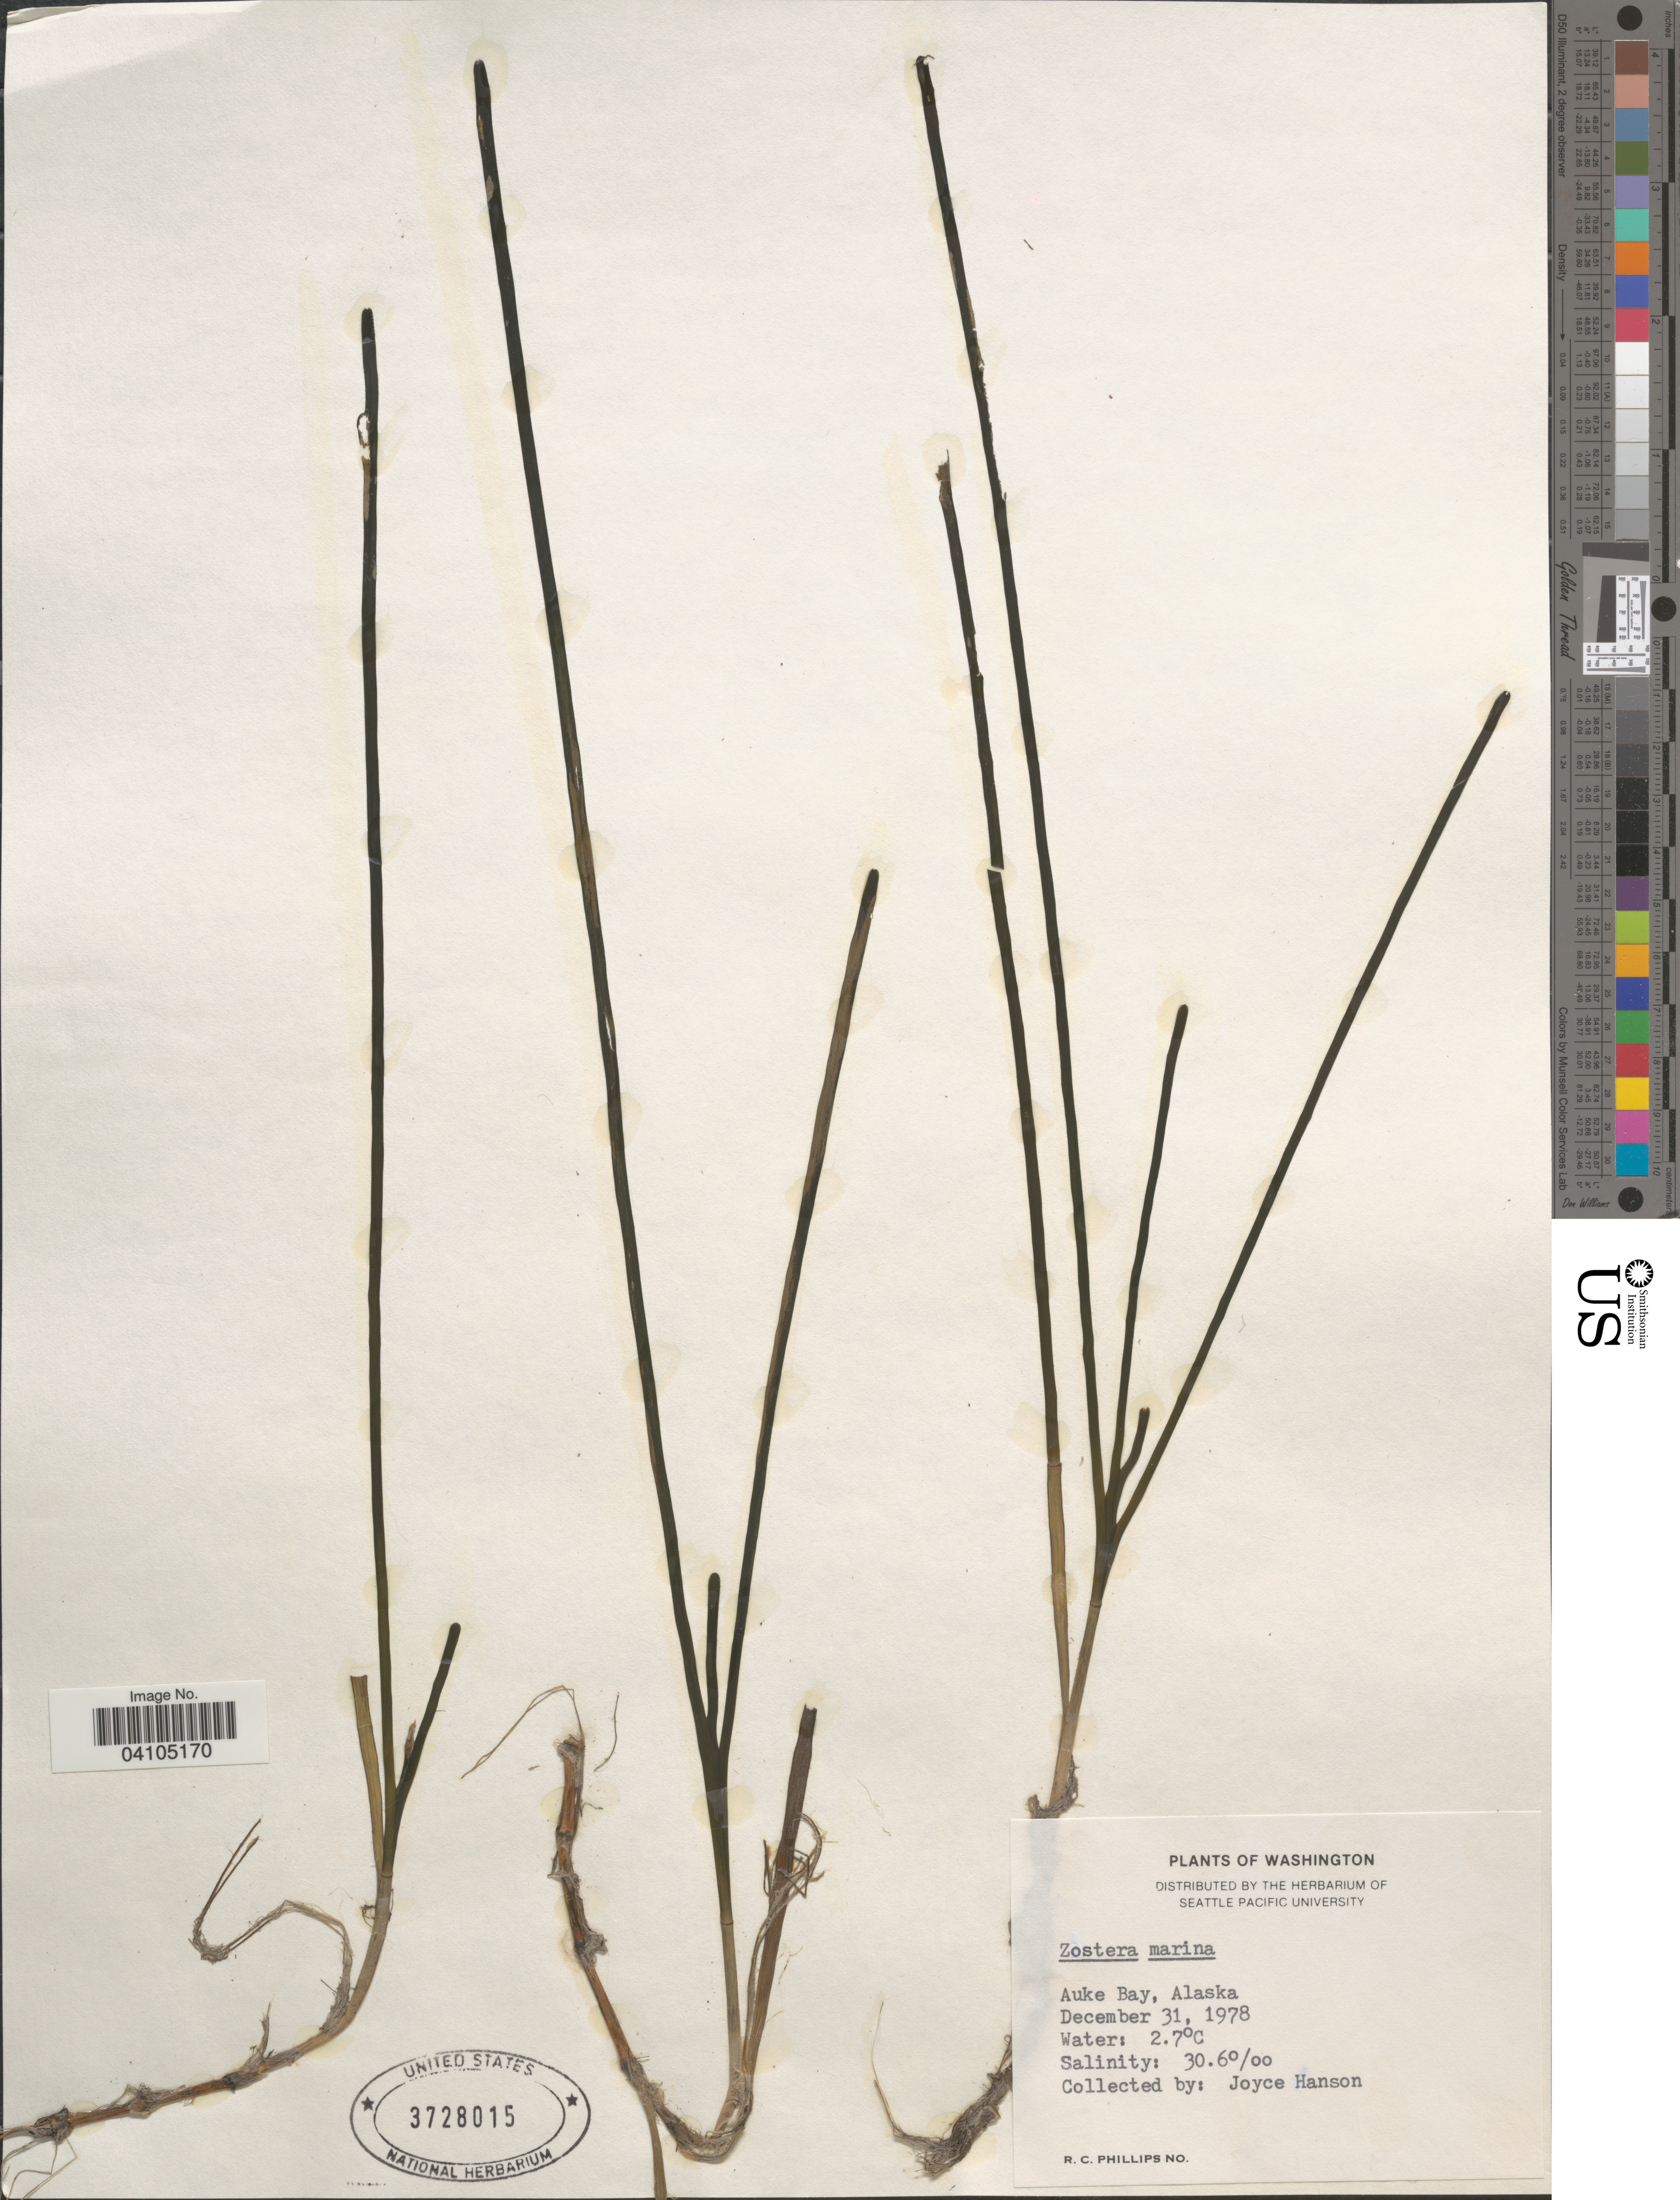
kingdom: Plantae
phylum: Tracheophyta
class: Liliopsida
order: Alismatales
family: Zosteraceae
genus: Zostera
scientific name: Zostera marina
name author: L.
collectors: J. Hanson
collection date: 1978-12-31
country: United States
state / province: Alaska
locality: Auke Bay.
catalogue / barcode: US 3728015